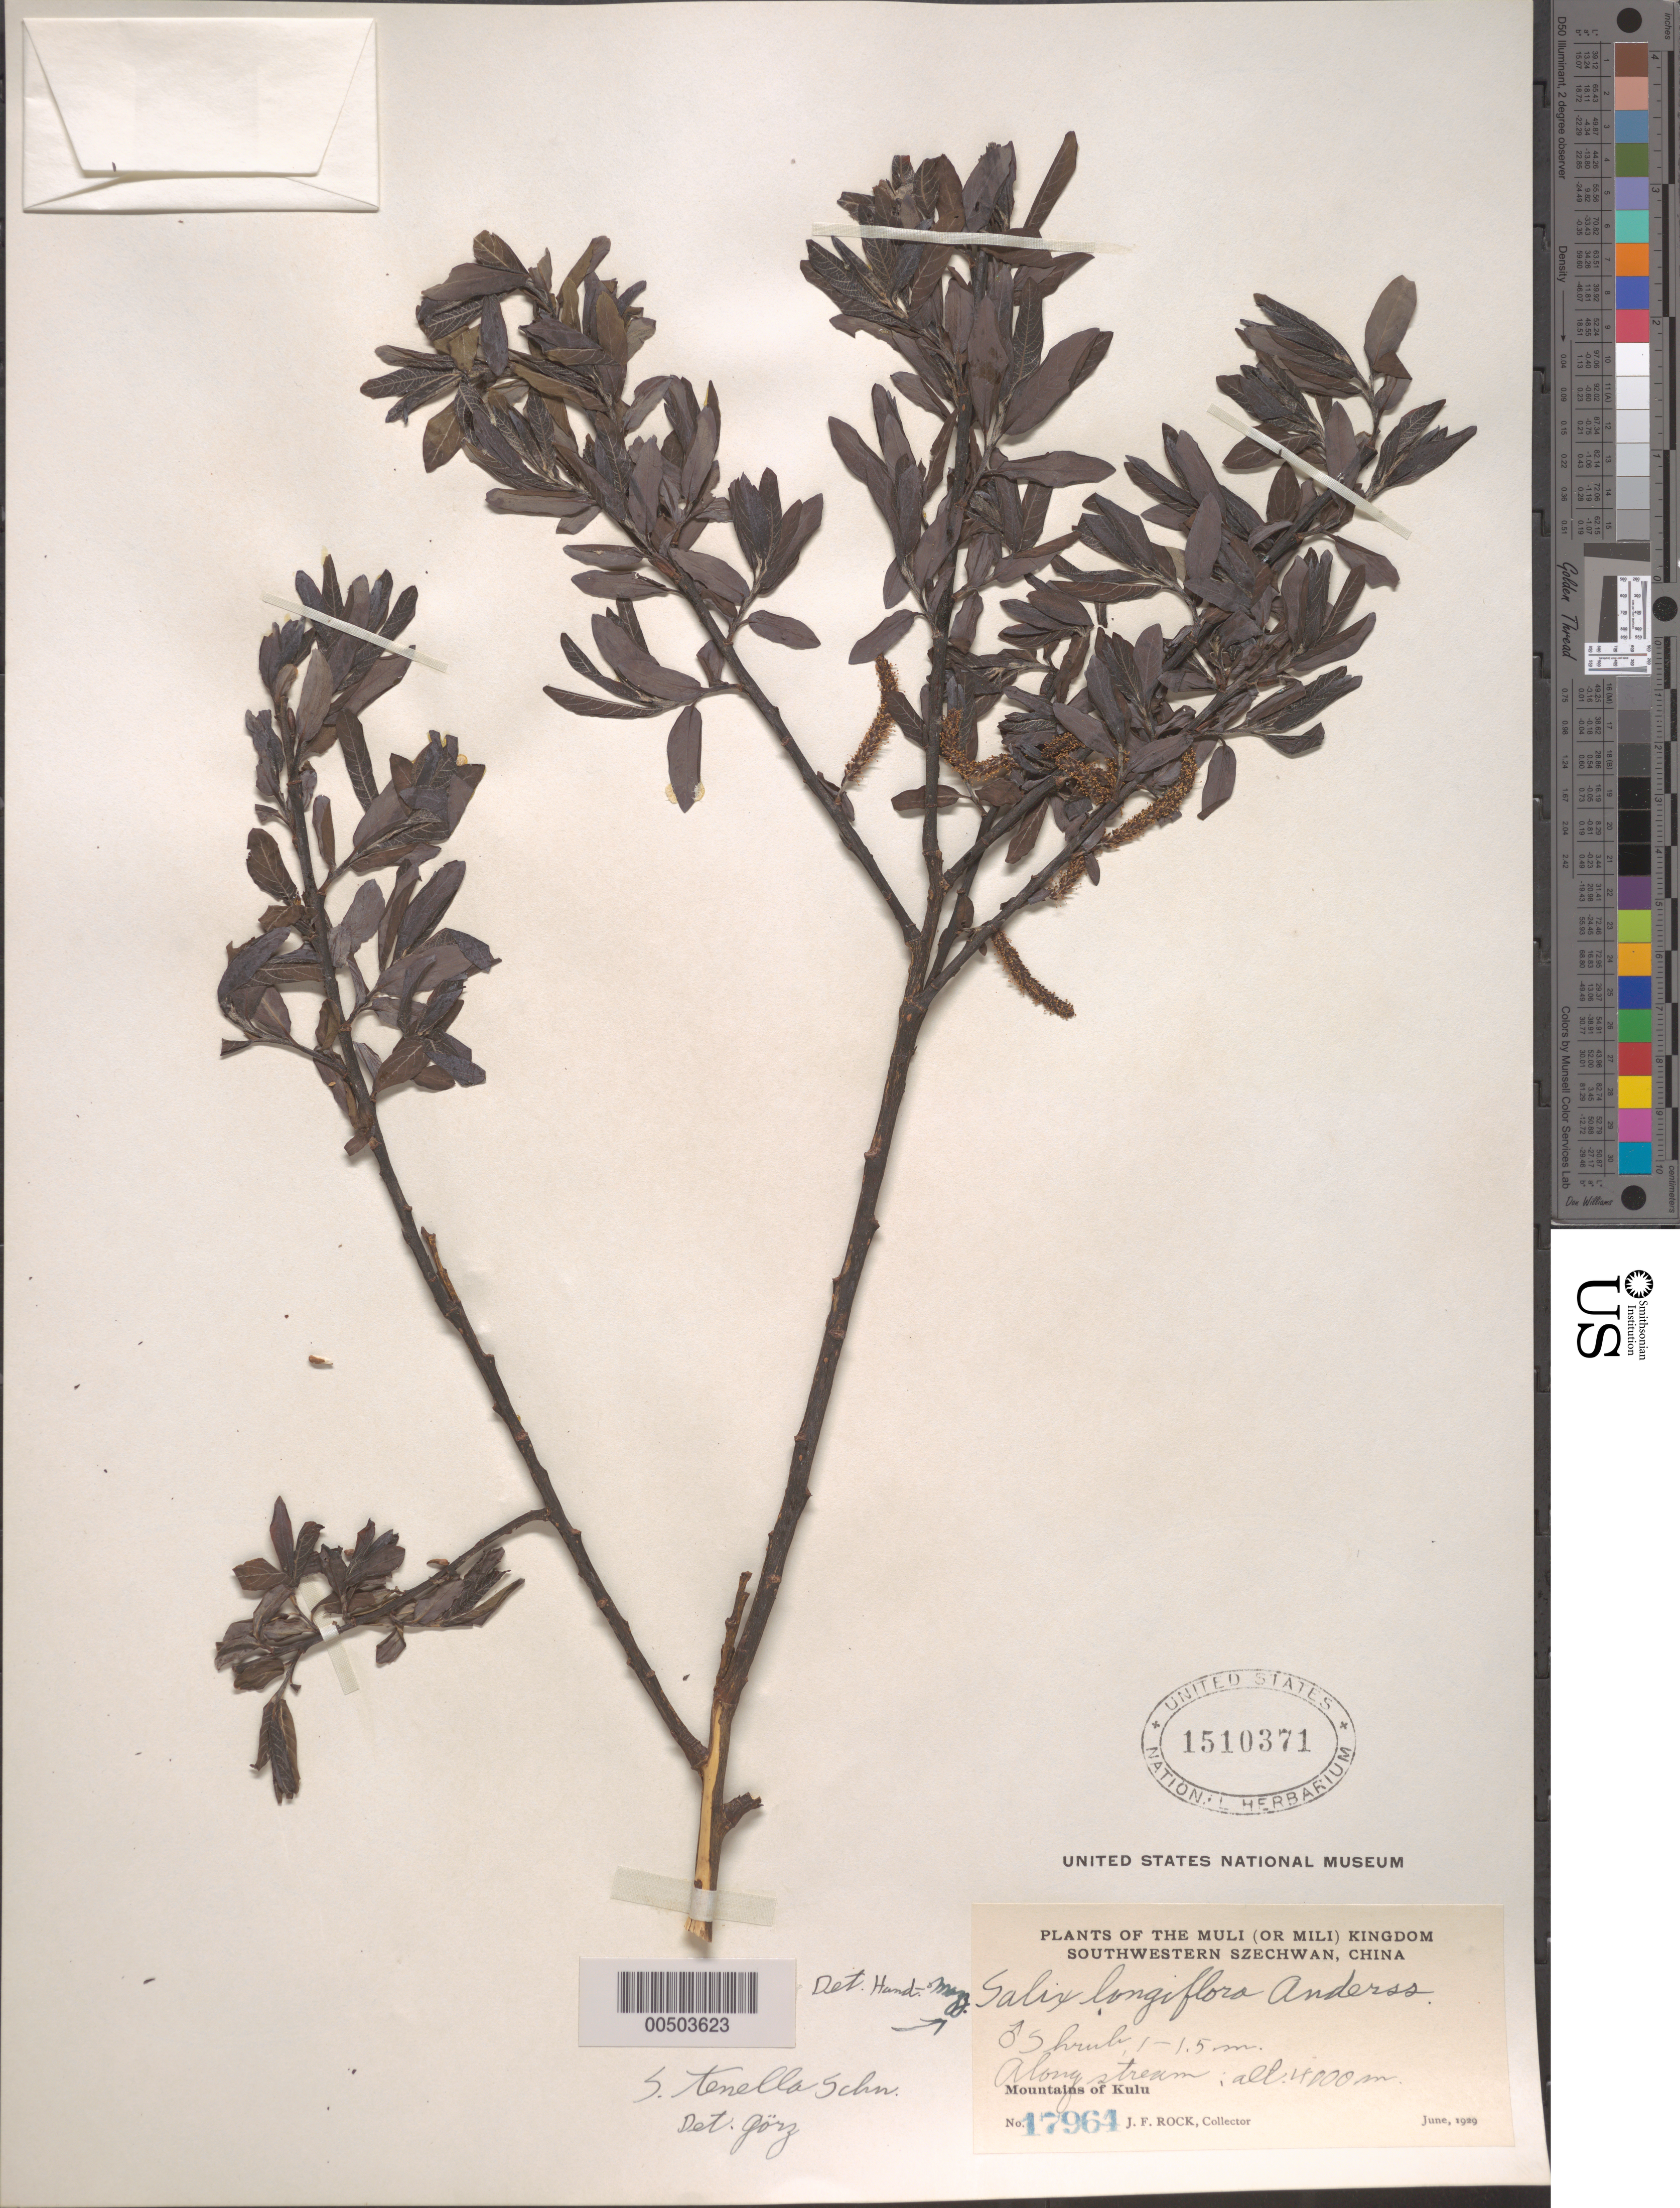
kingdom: Plantae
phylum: Tracheophyta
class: Magnoliopsida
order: Malpighiales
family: Salicaceae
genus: Salix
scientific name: Salix longiflora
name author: Andersson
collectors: J. F. Rock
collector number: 17964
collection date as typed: Jun 1929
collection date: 1929-06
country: China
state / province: Sichuan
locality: Mountains of Kulu, southwestern szechwan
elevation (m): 4000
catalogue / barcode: US 1510371